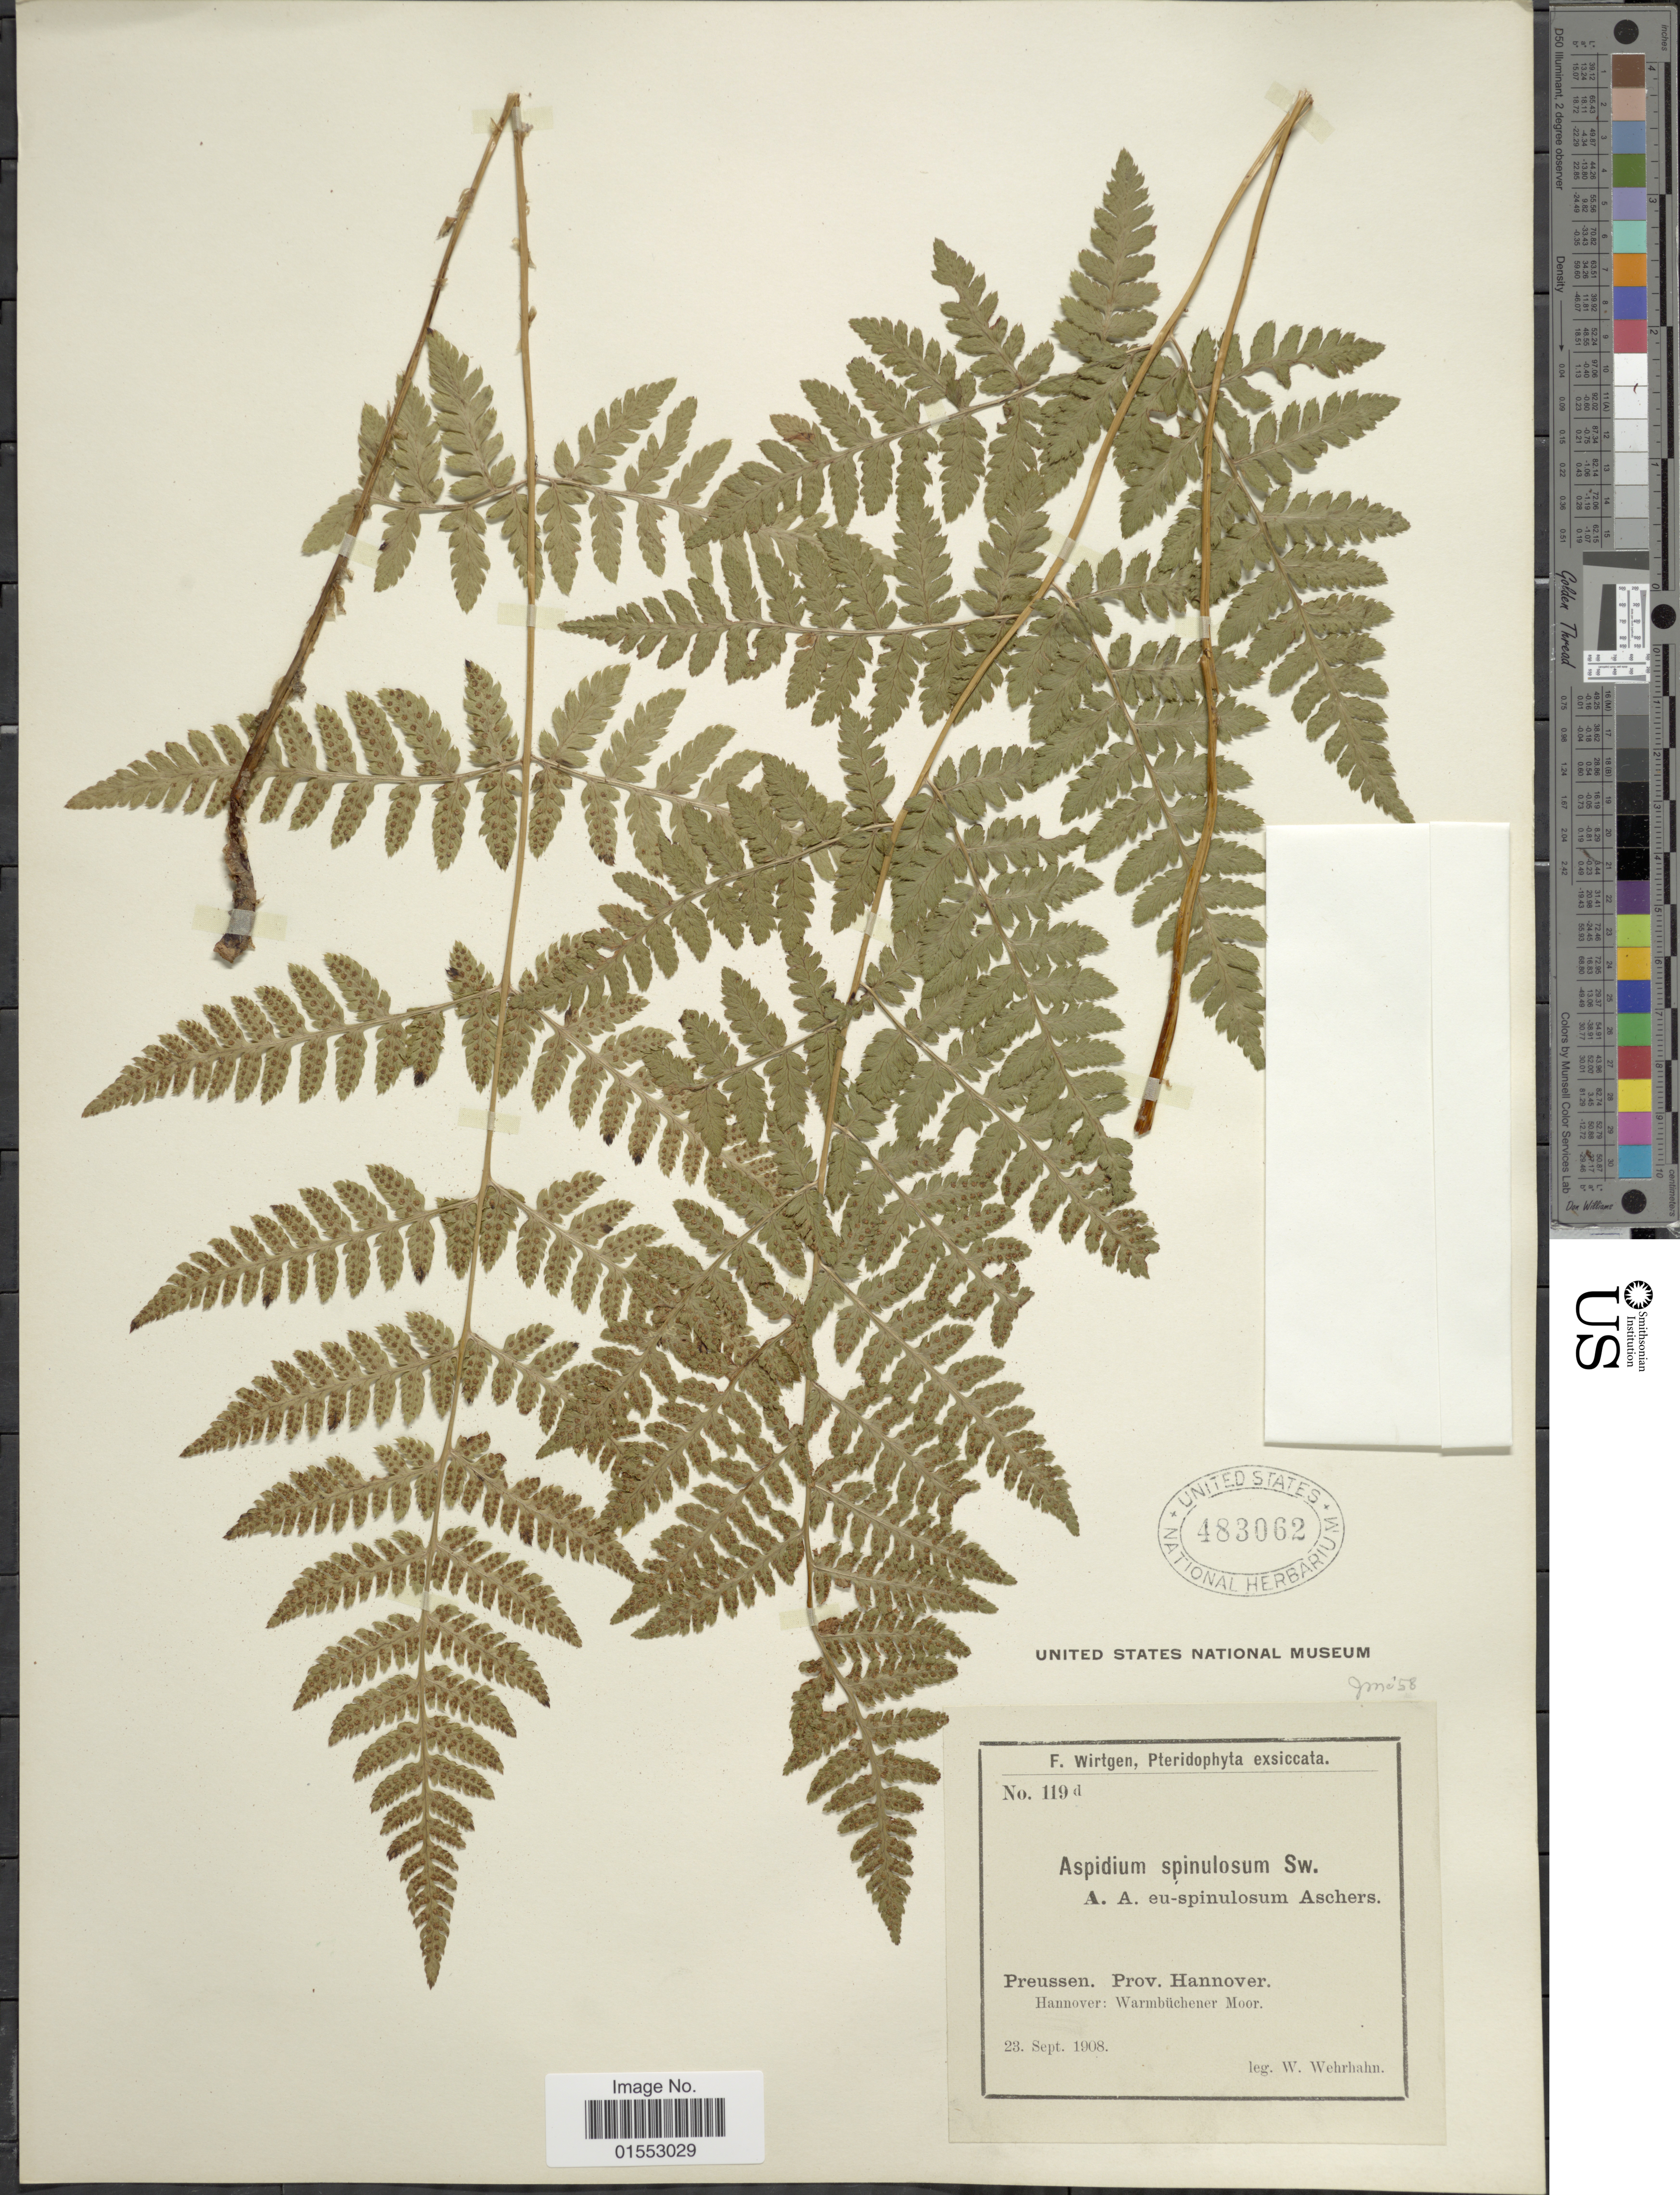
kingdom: Plantae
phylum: Tracheophyta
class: Polypodiopsida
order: Polypodiales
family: Dryopteridaceae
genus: Dryopteris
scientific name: Dryopteris carthusiana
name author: (Villars) H.P. Fuchs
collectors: W. Wehrhahn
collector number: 119d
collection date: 1908-09-23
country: Germany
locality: Preussen: Prov. Hannover: Warmbucherner Moor.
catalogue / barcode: US 483062